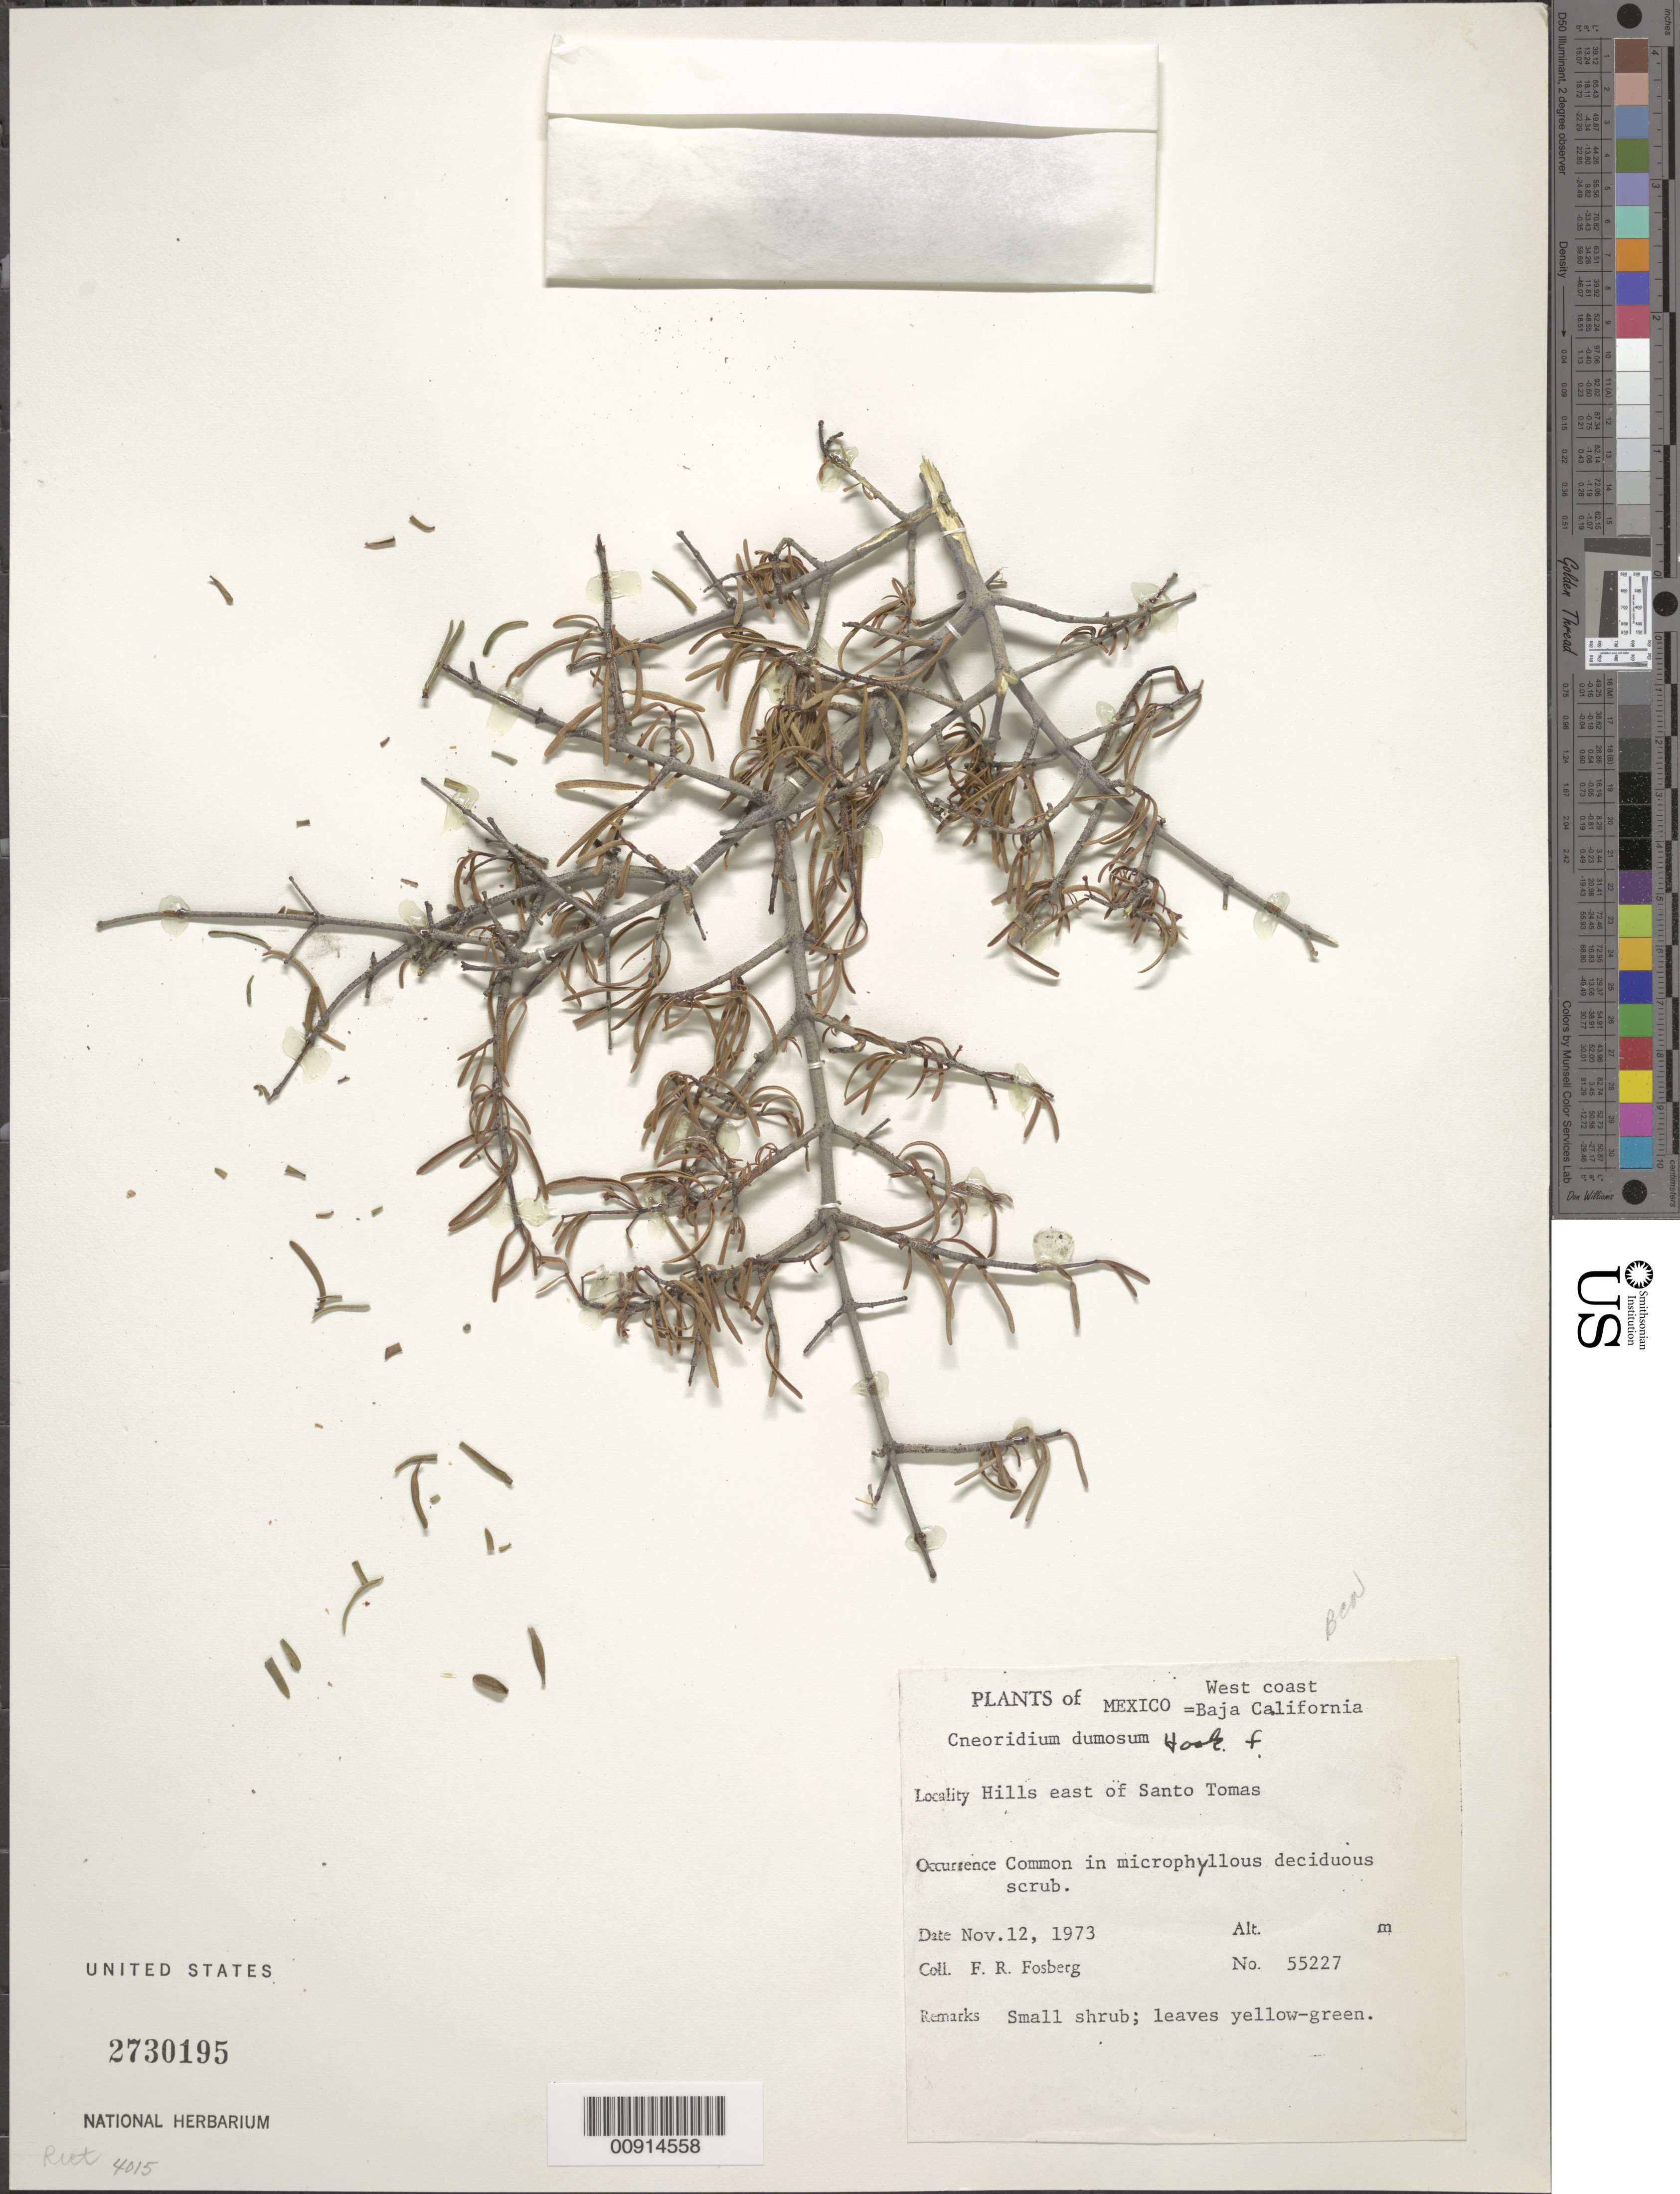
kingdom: Plantae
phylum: Tracheophyta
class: Magnoliopsida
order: Sapindales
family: Rutaceae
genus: Cneoridium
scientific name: Cneoridium dumosum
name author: (Nutt. ex Torr. & A. Gray) Hook. f. ex Baill.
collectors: F. R. Fosberg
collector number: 55227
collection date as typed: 12 Nov 1973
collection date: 1973-11-12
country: Mexico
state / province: Baja California Norte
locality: Hills east of Santo Tomás. West coast, Baja California.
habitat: Hills. Common in microphyllous deciduous scrub.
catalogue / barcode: US 2730195